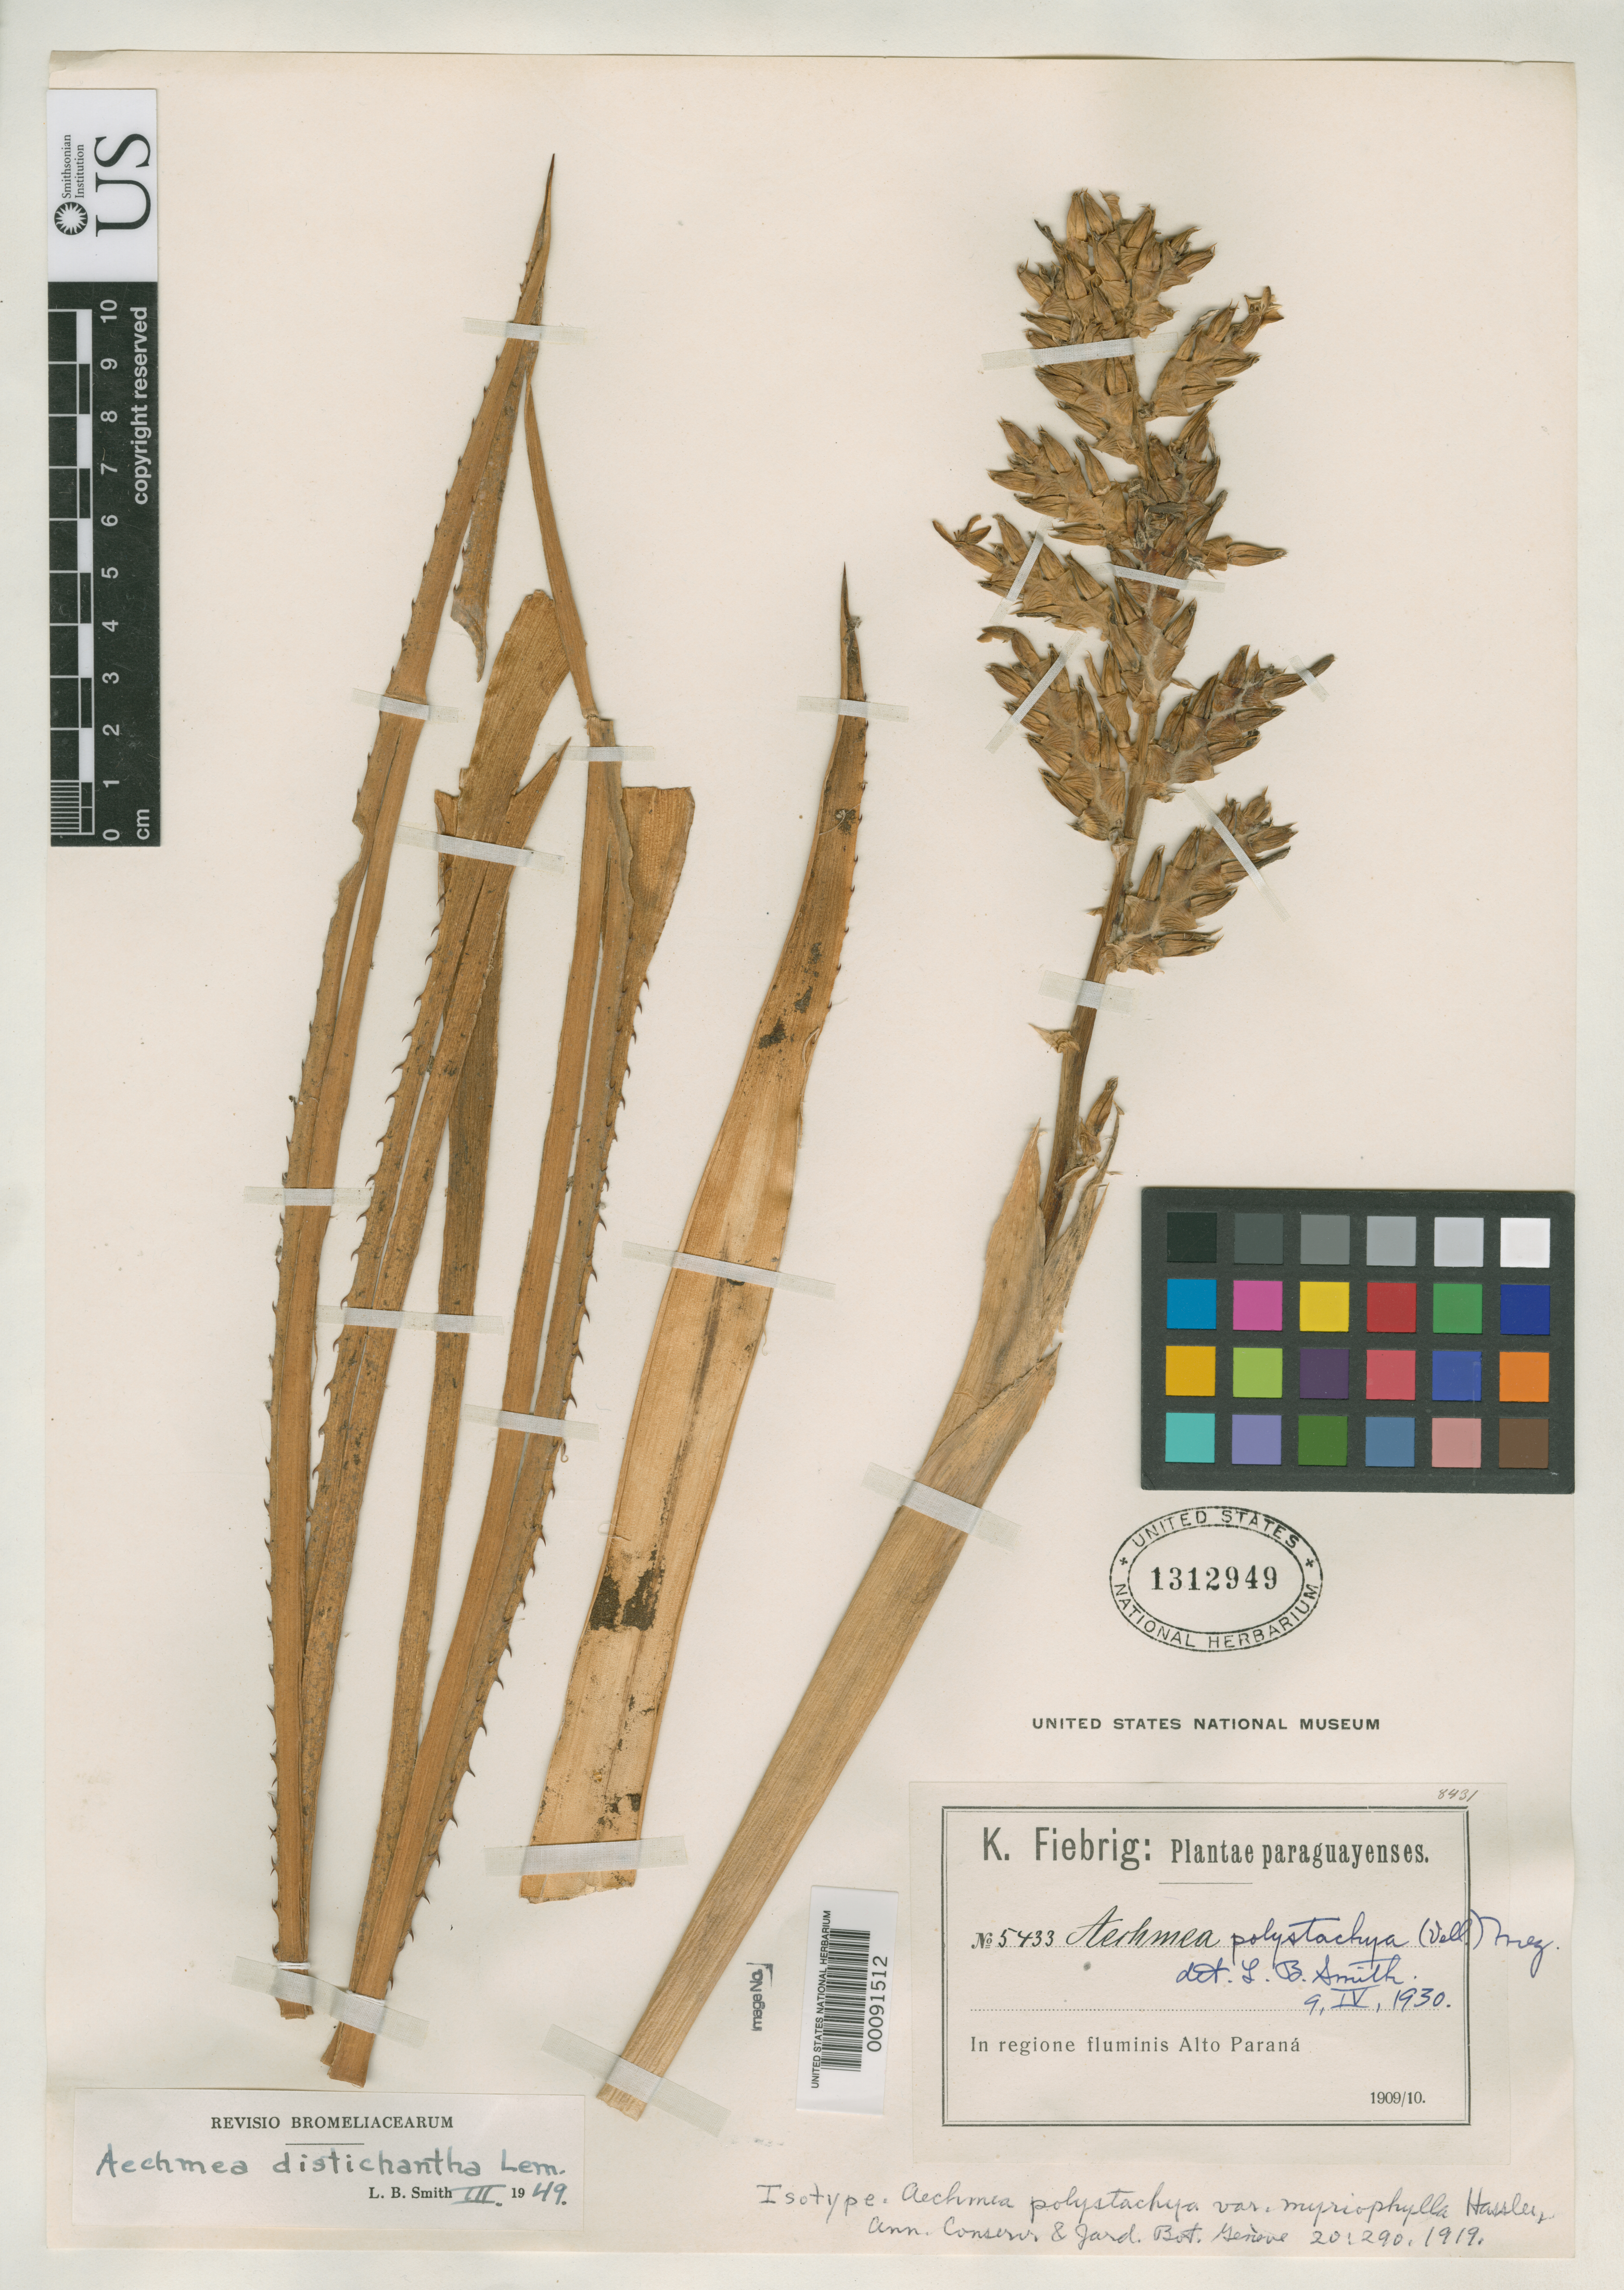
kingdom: Plantae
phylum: Tracheophyta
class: Liliopsida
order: Poales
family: Bromeliaceae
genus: Aechmea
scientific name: Aechmea polystachya var. myriophylla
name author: Hassl.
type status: Isotype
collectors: K. Fiebrig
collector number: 5433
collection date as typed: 1909 to -- --- 1910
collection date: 1909/1910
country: Paraguay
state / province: Alto Paraná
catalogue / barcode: US 1312949